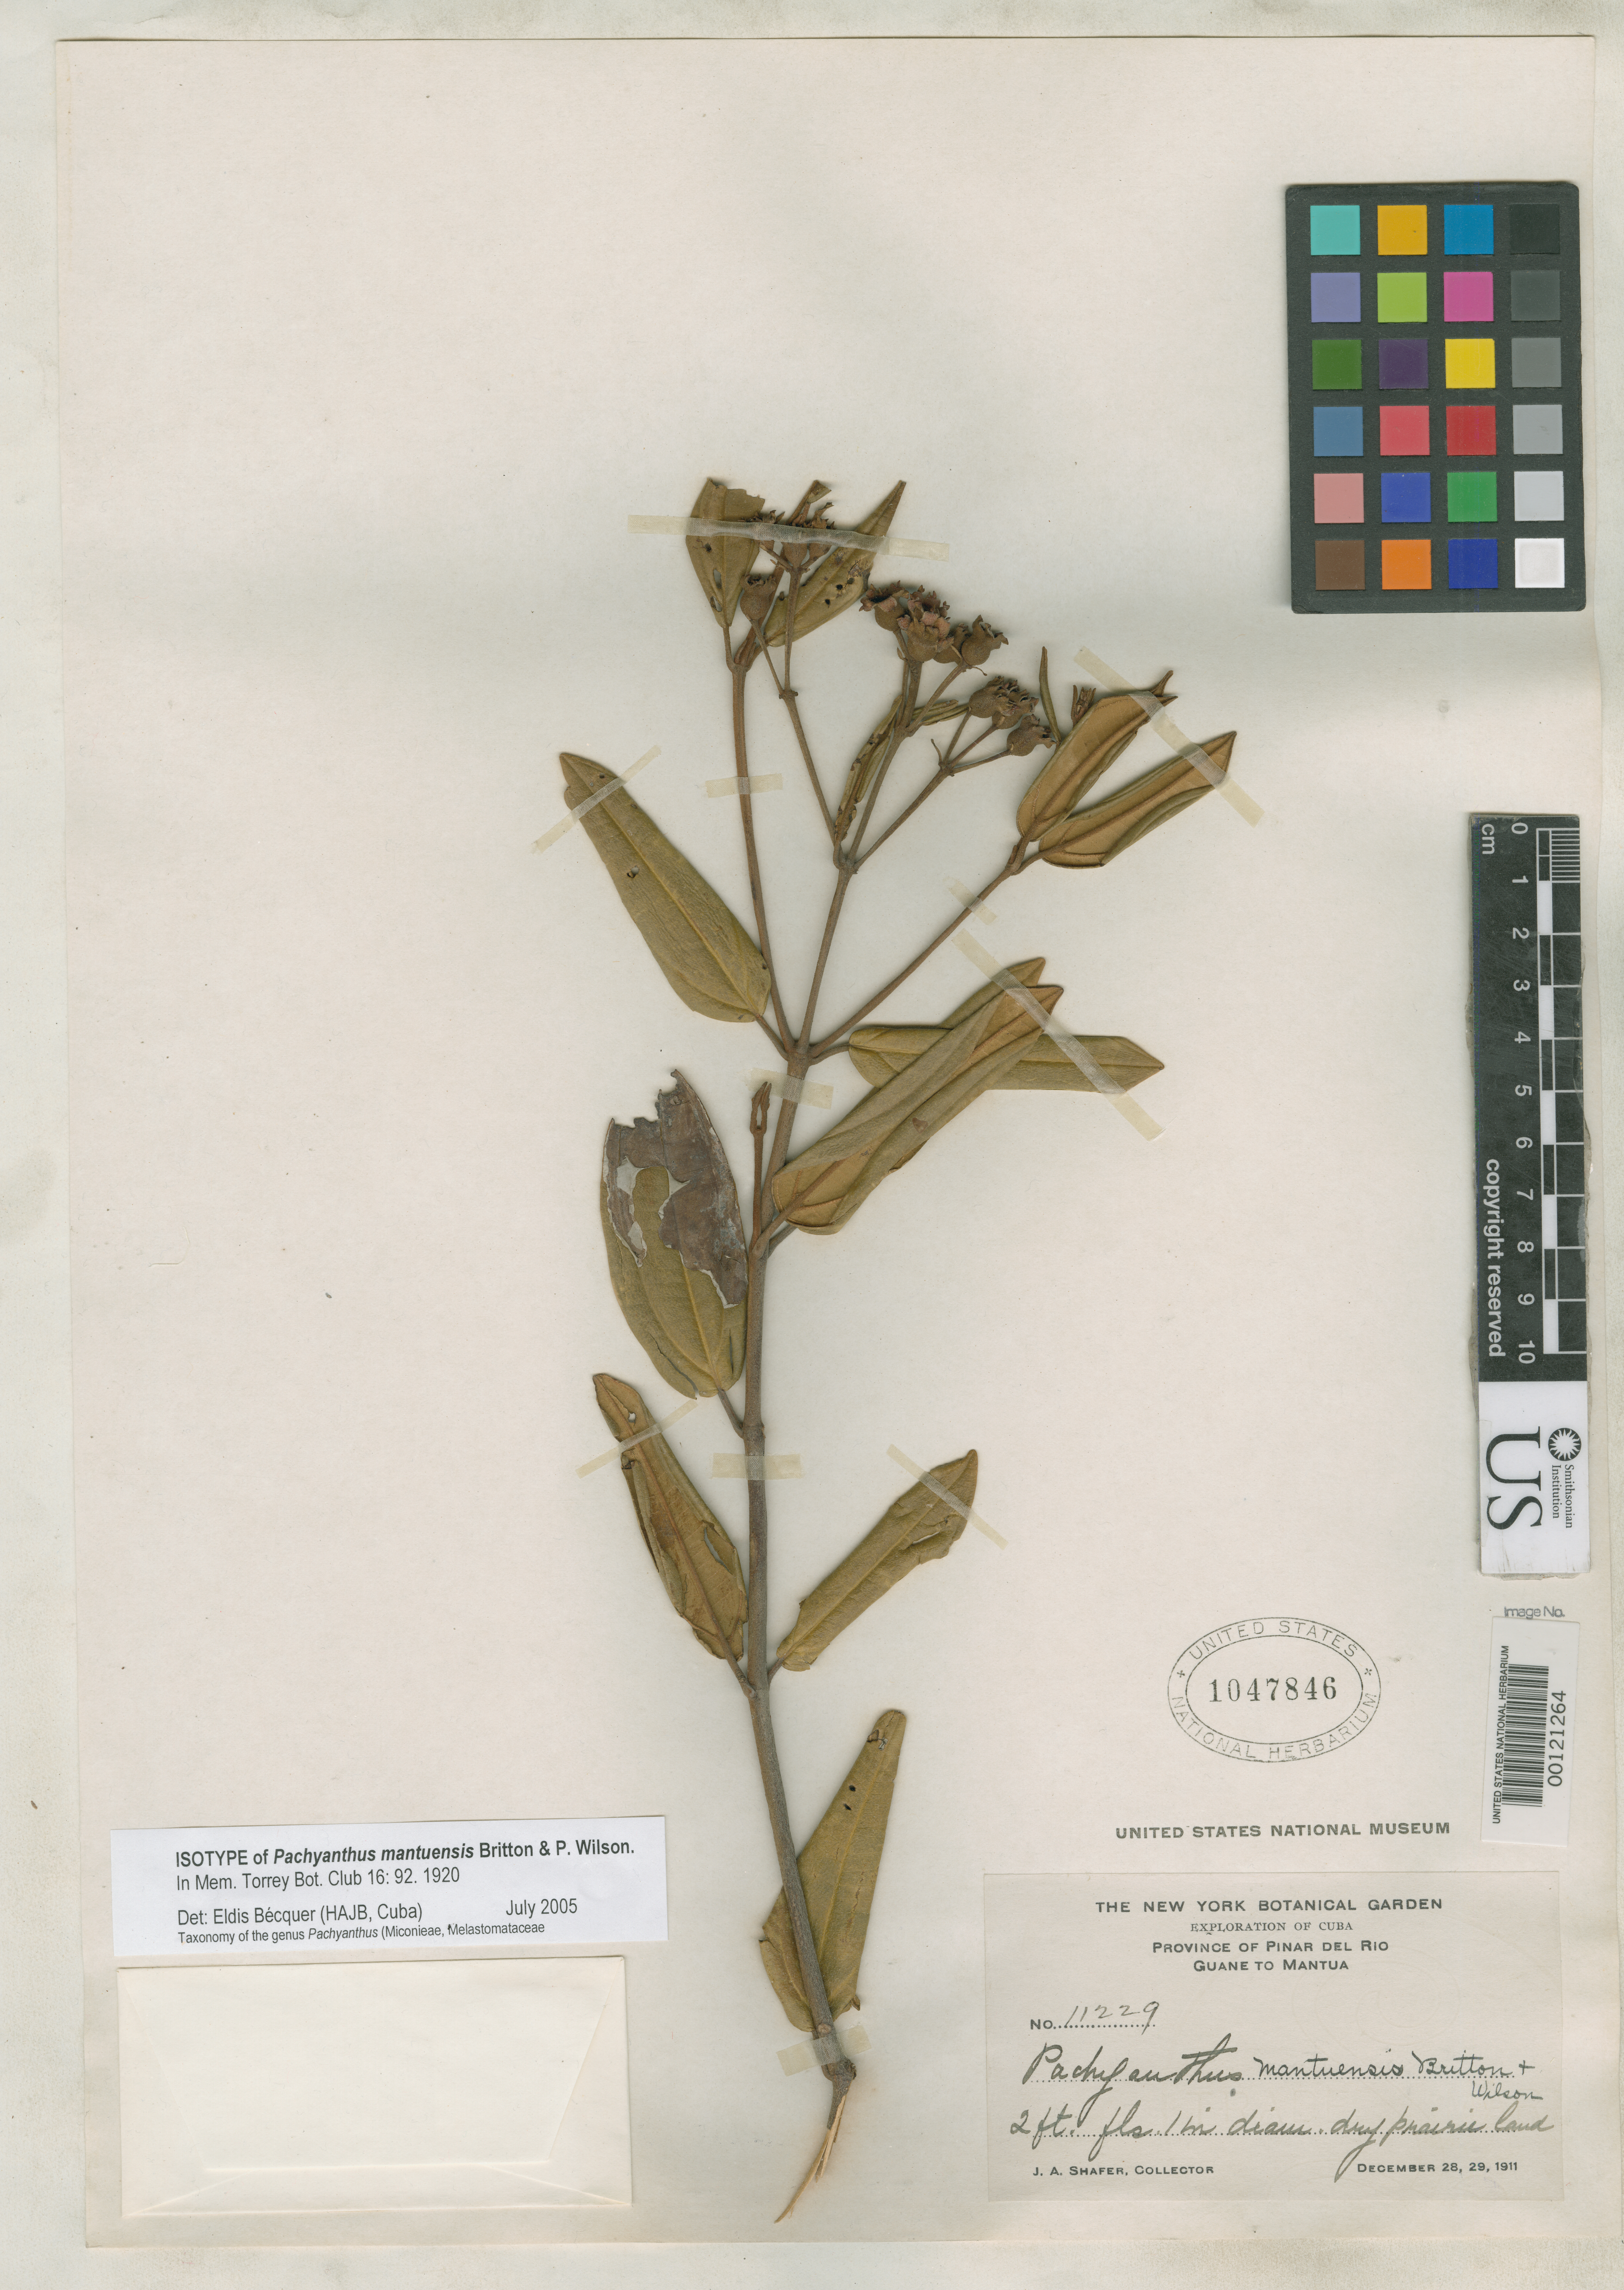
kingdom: Plantae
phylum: Tracheophyta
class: Magnoliopsida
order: Myrtales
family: Melastomataceae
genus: Pachyanthus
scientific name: Pachyanthus mantuensis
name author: Britton & P. Wilson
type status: Isotype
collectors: J. A. Shafer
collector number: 11229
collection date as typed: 28 Dec 1911 to 29 Dec 1911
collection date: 1911-12-28/1911-12-29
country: Cuba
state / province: Pinar del Río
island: Greater Antilles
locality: Guane to Mantua.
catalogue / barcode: US 1047846